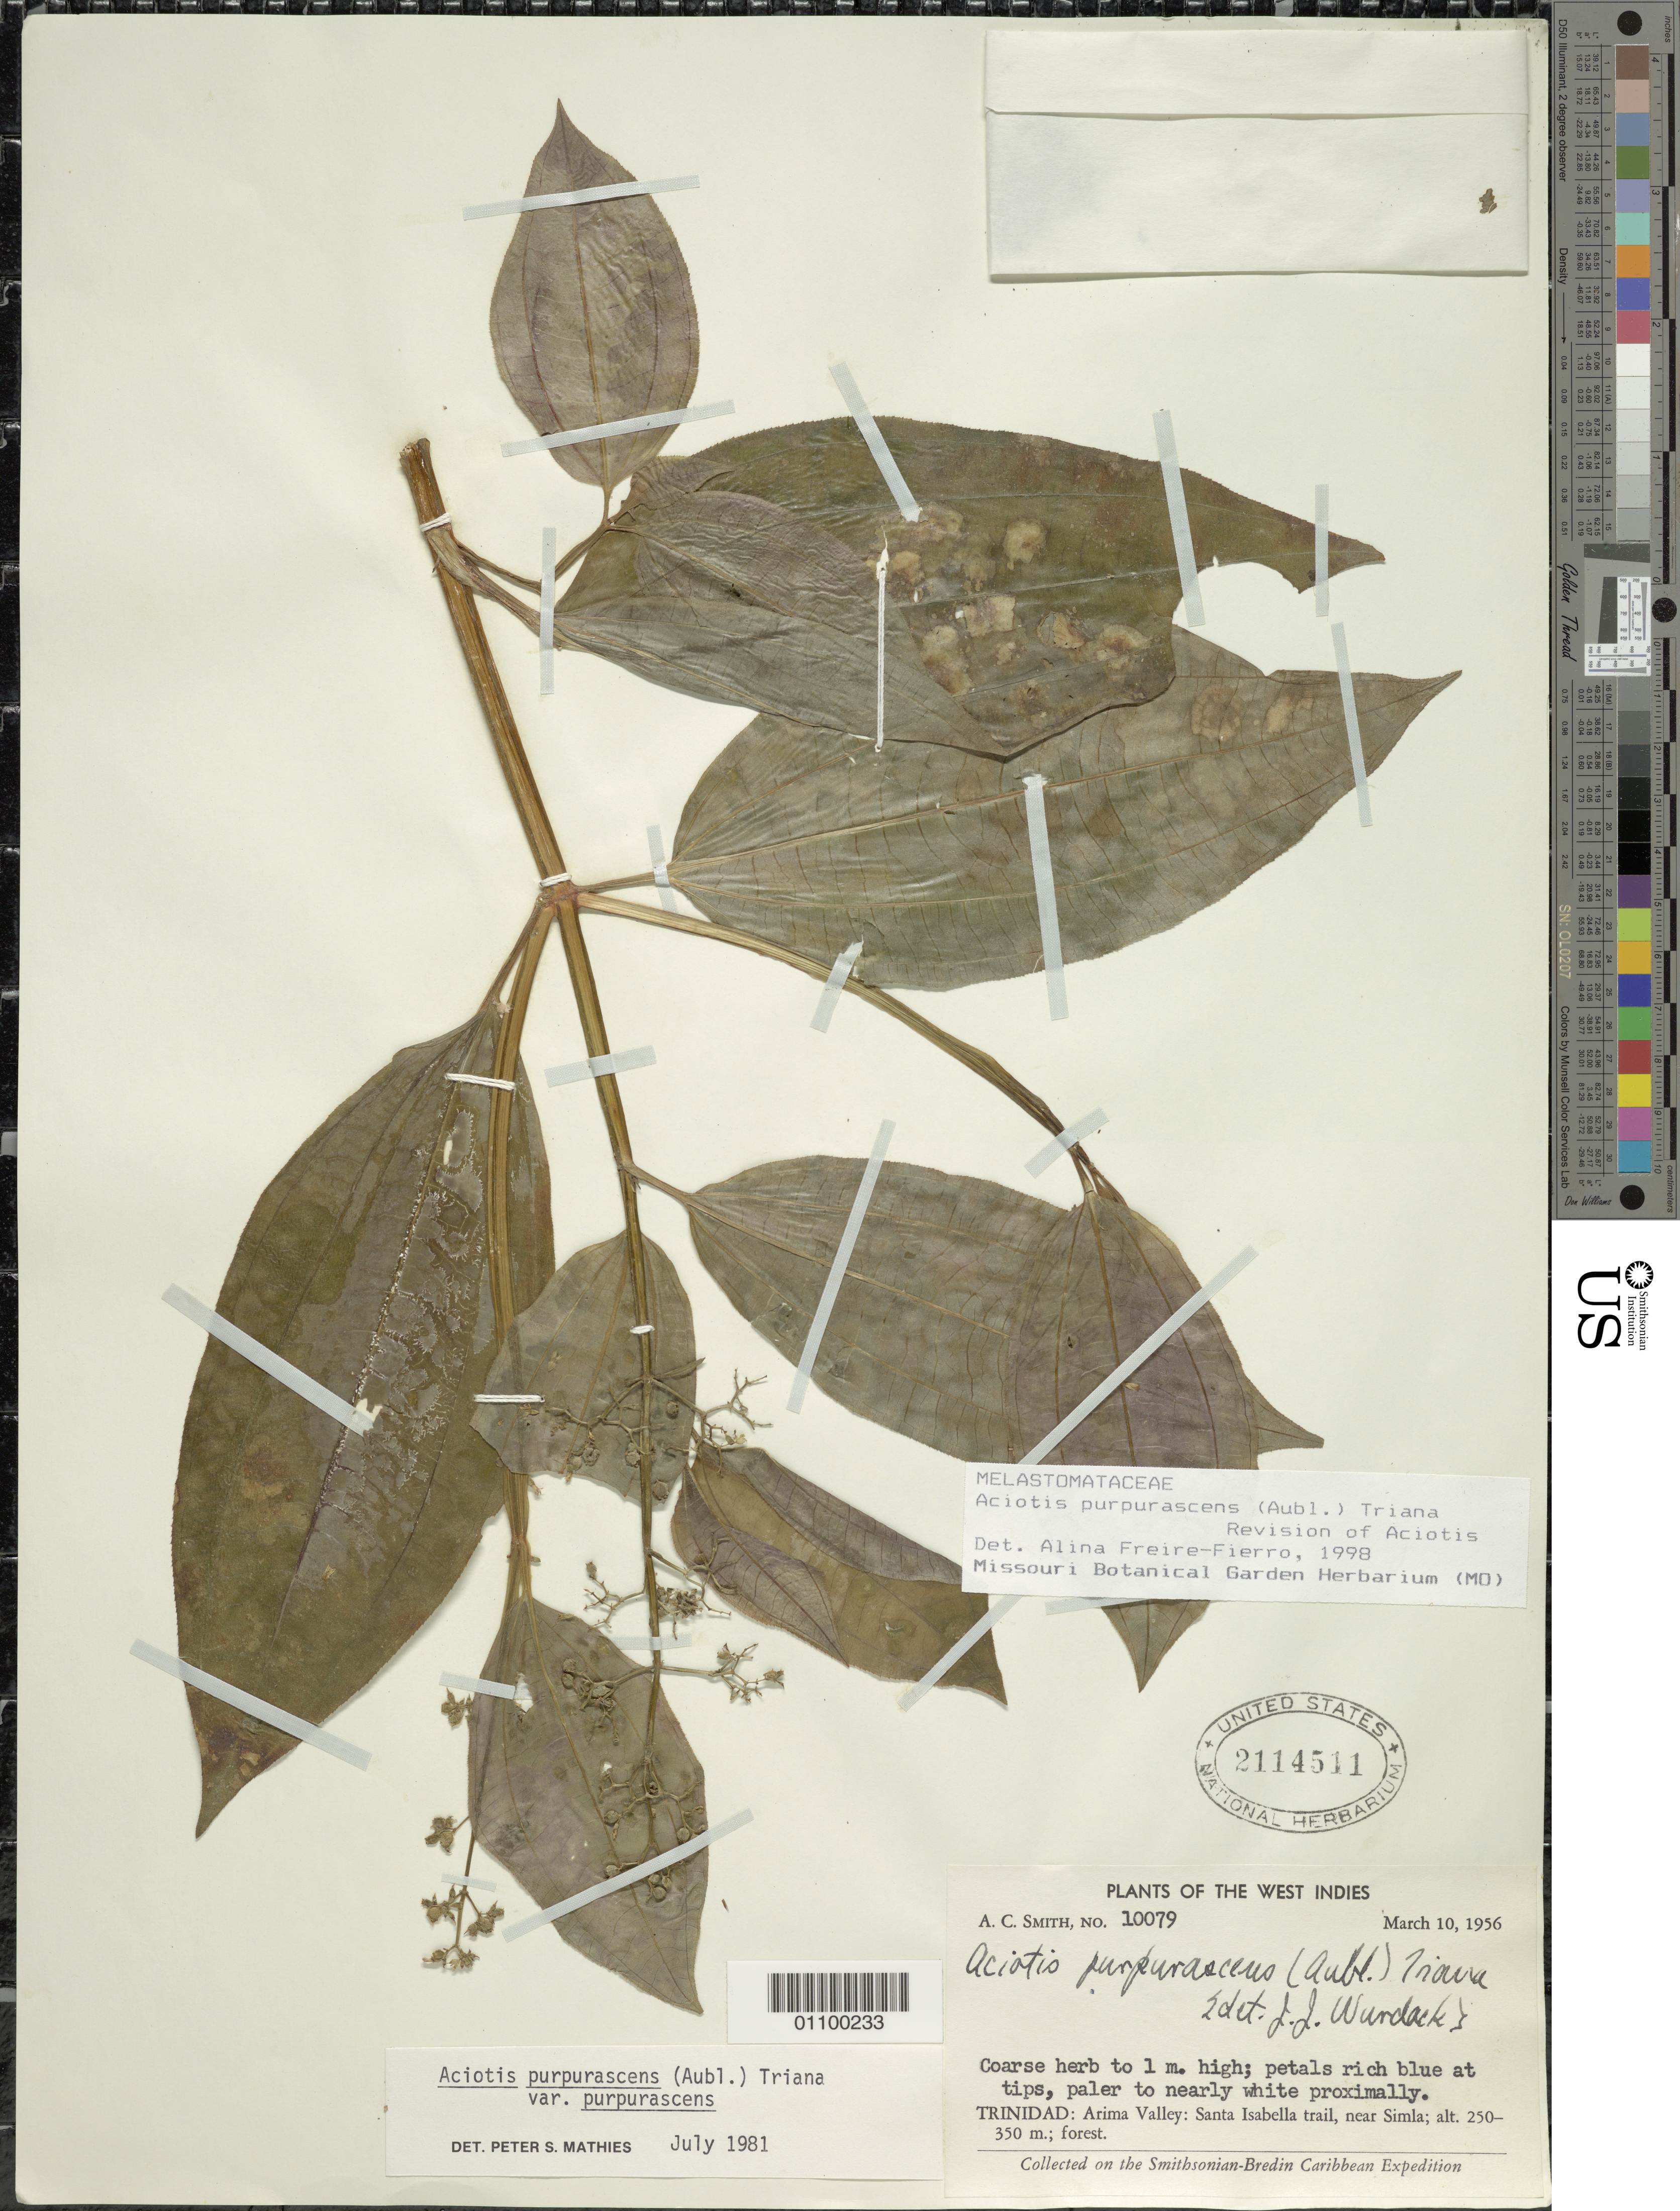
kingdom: Plantae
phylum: Tracheophyta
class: Magnoliopsida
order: Myrtales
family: Melastomataceae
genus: Aciotis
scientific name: Aciotis purpurascens var. purpurascens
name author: (Aubl.) Triana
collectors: A. C. Smith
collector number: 10079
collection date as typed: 10 Mar 1956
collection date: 1956-03-10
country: Trinidad and Tobago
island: Trinidad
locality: Arima Valley: Santa Isabella trail, near Simla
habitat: forest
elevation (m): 250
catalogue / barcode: US 2114511